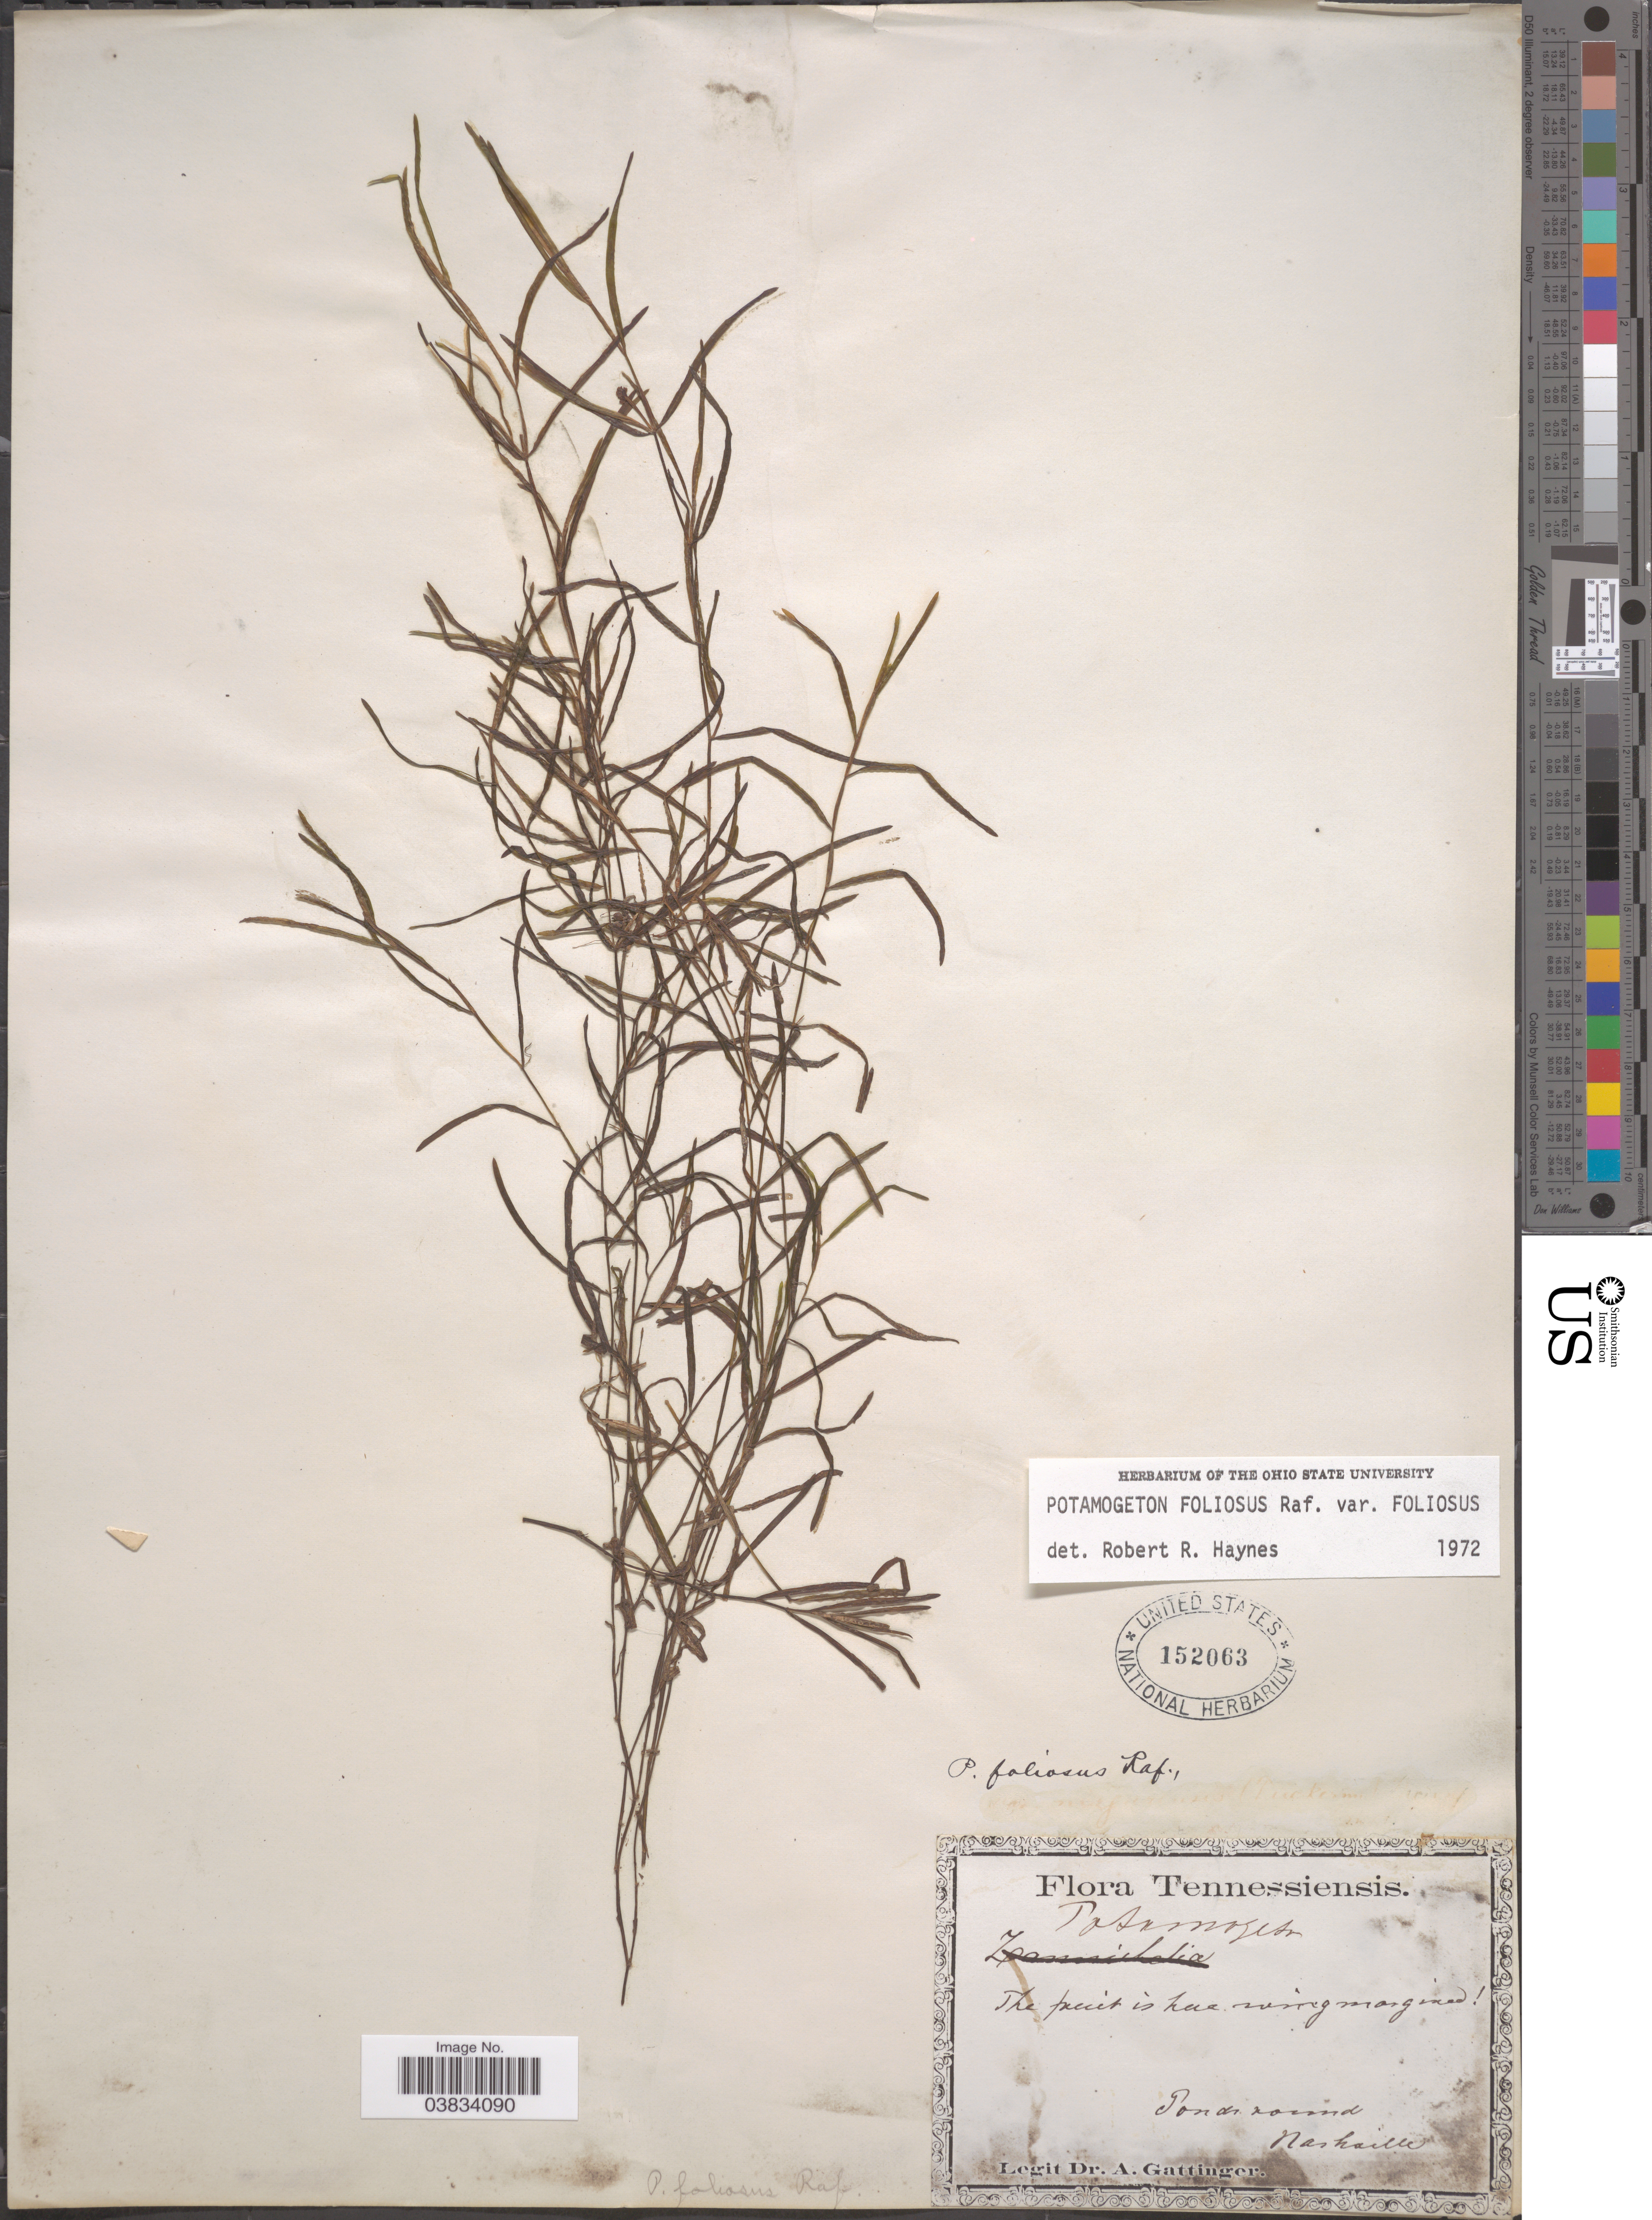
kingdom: Plantae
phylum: Tracheophyta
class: Liliopsida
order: Alismatales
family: Potamogetonaceae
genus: Potamogeton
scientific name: Potamogeton foliosus var. foliosus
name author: Raf.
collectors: A. Gattinger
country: United States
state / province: Tennessee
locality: Tennessiensis. Ponds round Nashville.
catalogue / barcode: US 152063